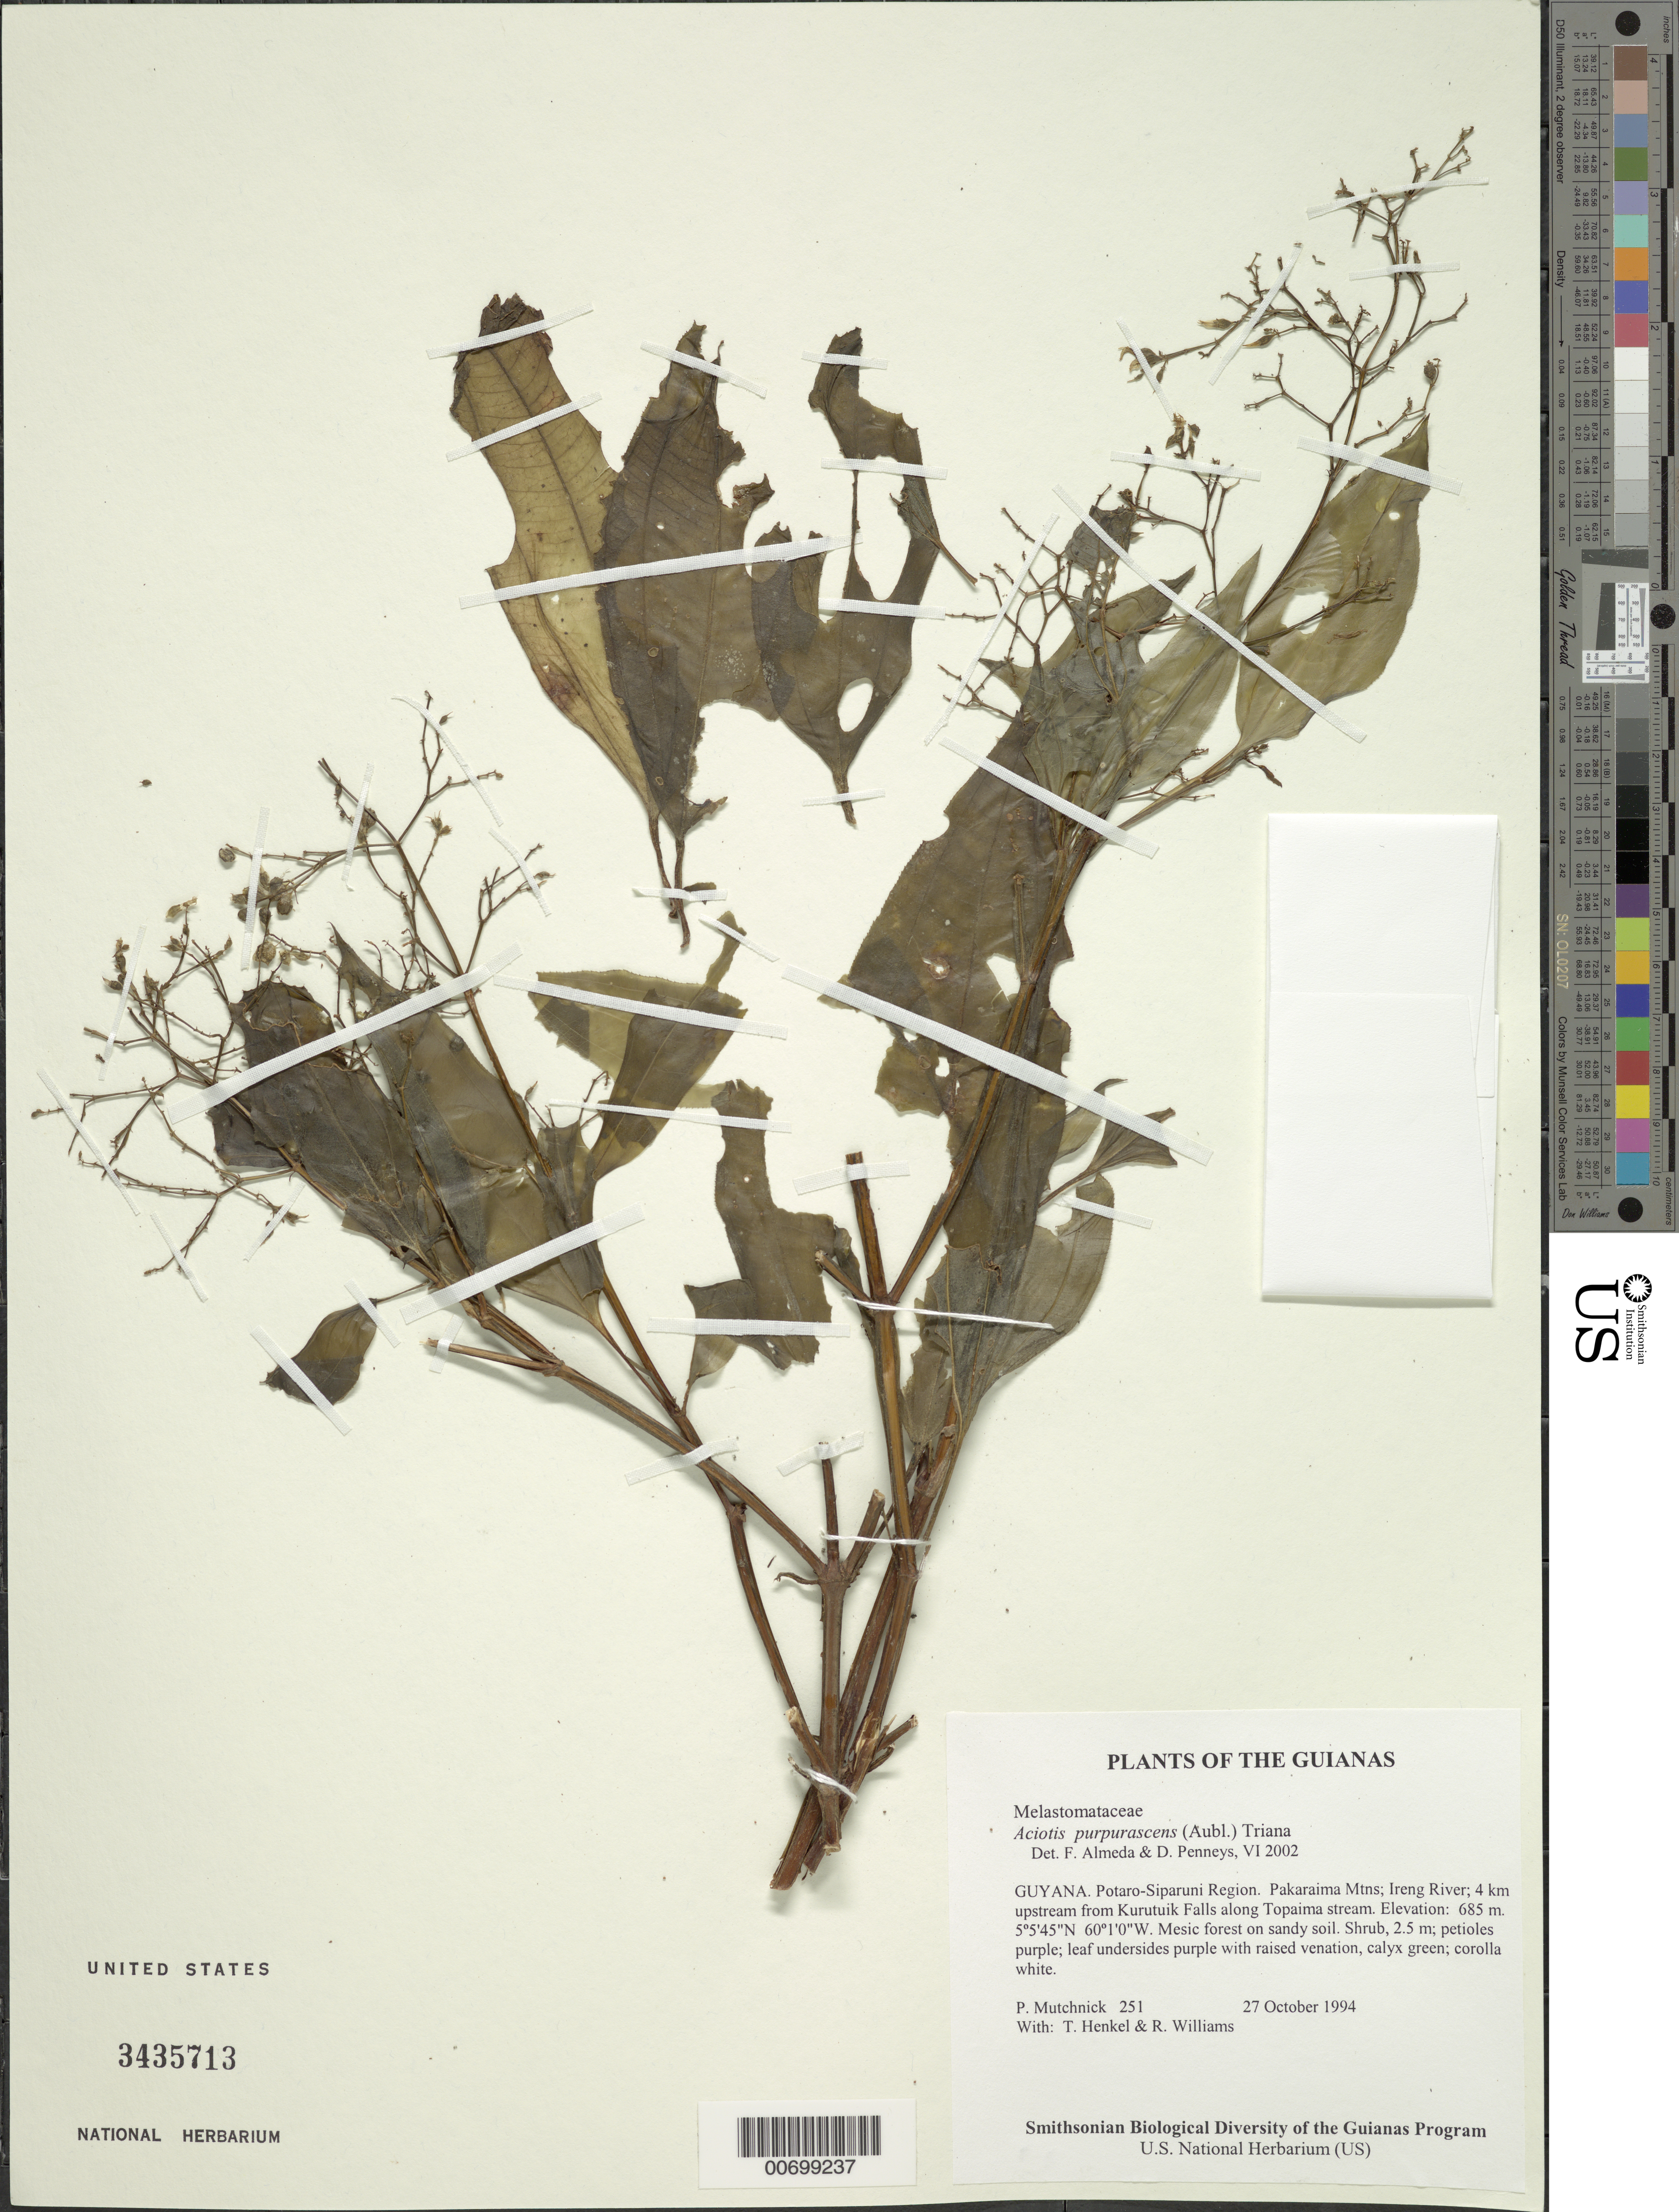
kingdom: Plantae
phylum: Tracheophyta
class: Magnoliopsida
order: Myrtales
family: Melastomataceae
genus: Aciotis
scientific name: Aciotis purpurascens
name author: (Aubl.) Triana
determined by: Almeda, F.; Penneys, D. S.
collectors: P. Mutchnick, T. Henkel & R. Williams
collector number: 251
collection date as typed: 27 October 1994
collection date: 1994-10-27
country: Guyana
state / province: Potaro-Siparuni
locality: Pakaraima Mtns; Ireng River; 4 km upstream from Kurutuik Falls along Topaima stream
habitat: Mesic forest on sandy soil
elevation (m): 685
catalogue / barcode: US 3435713